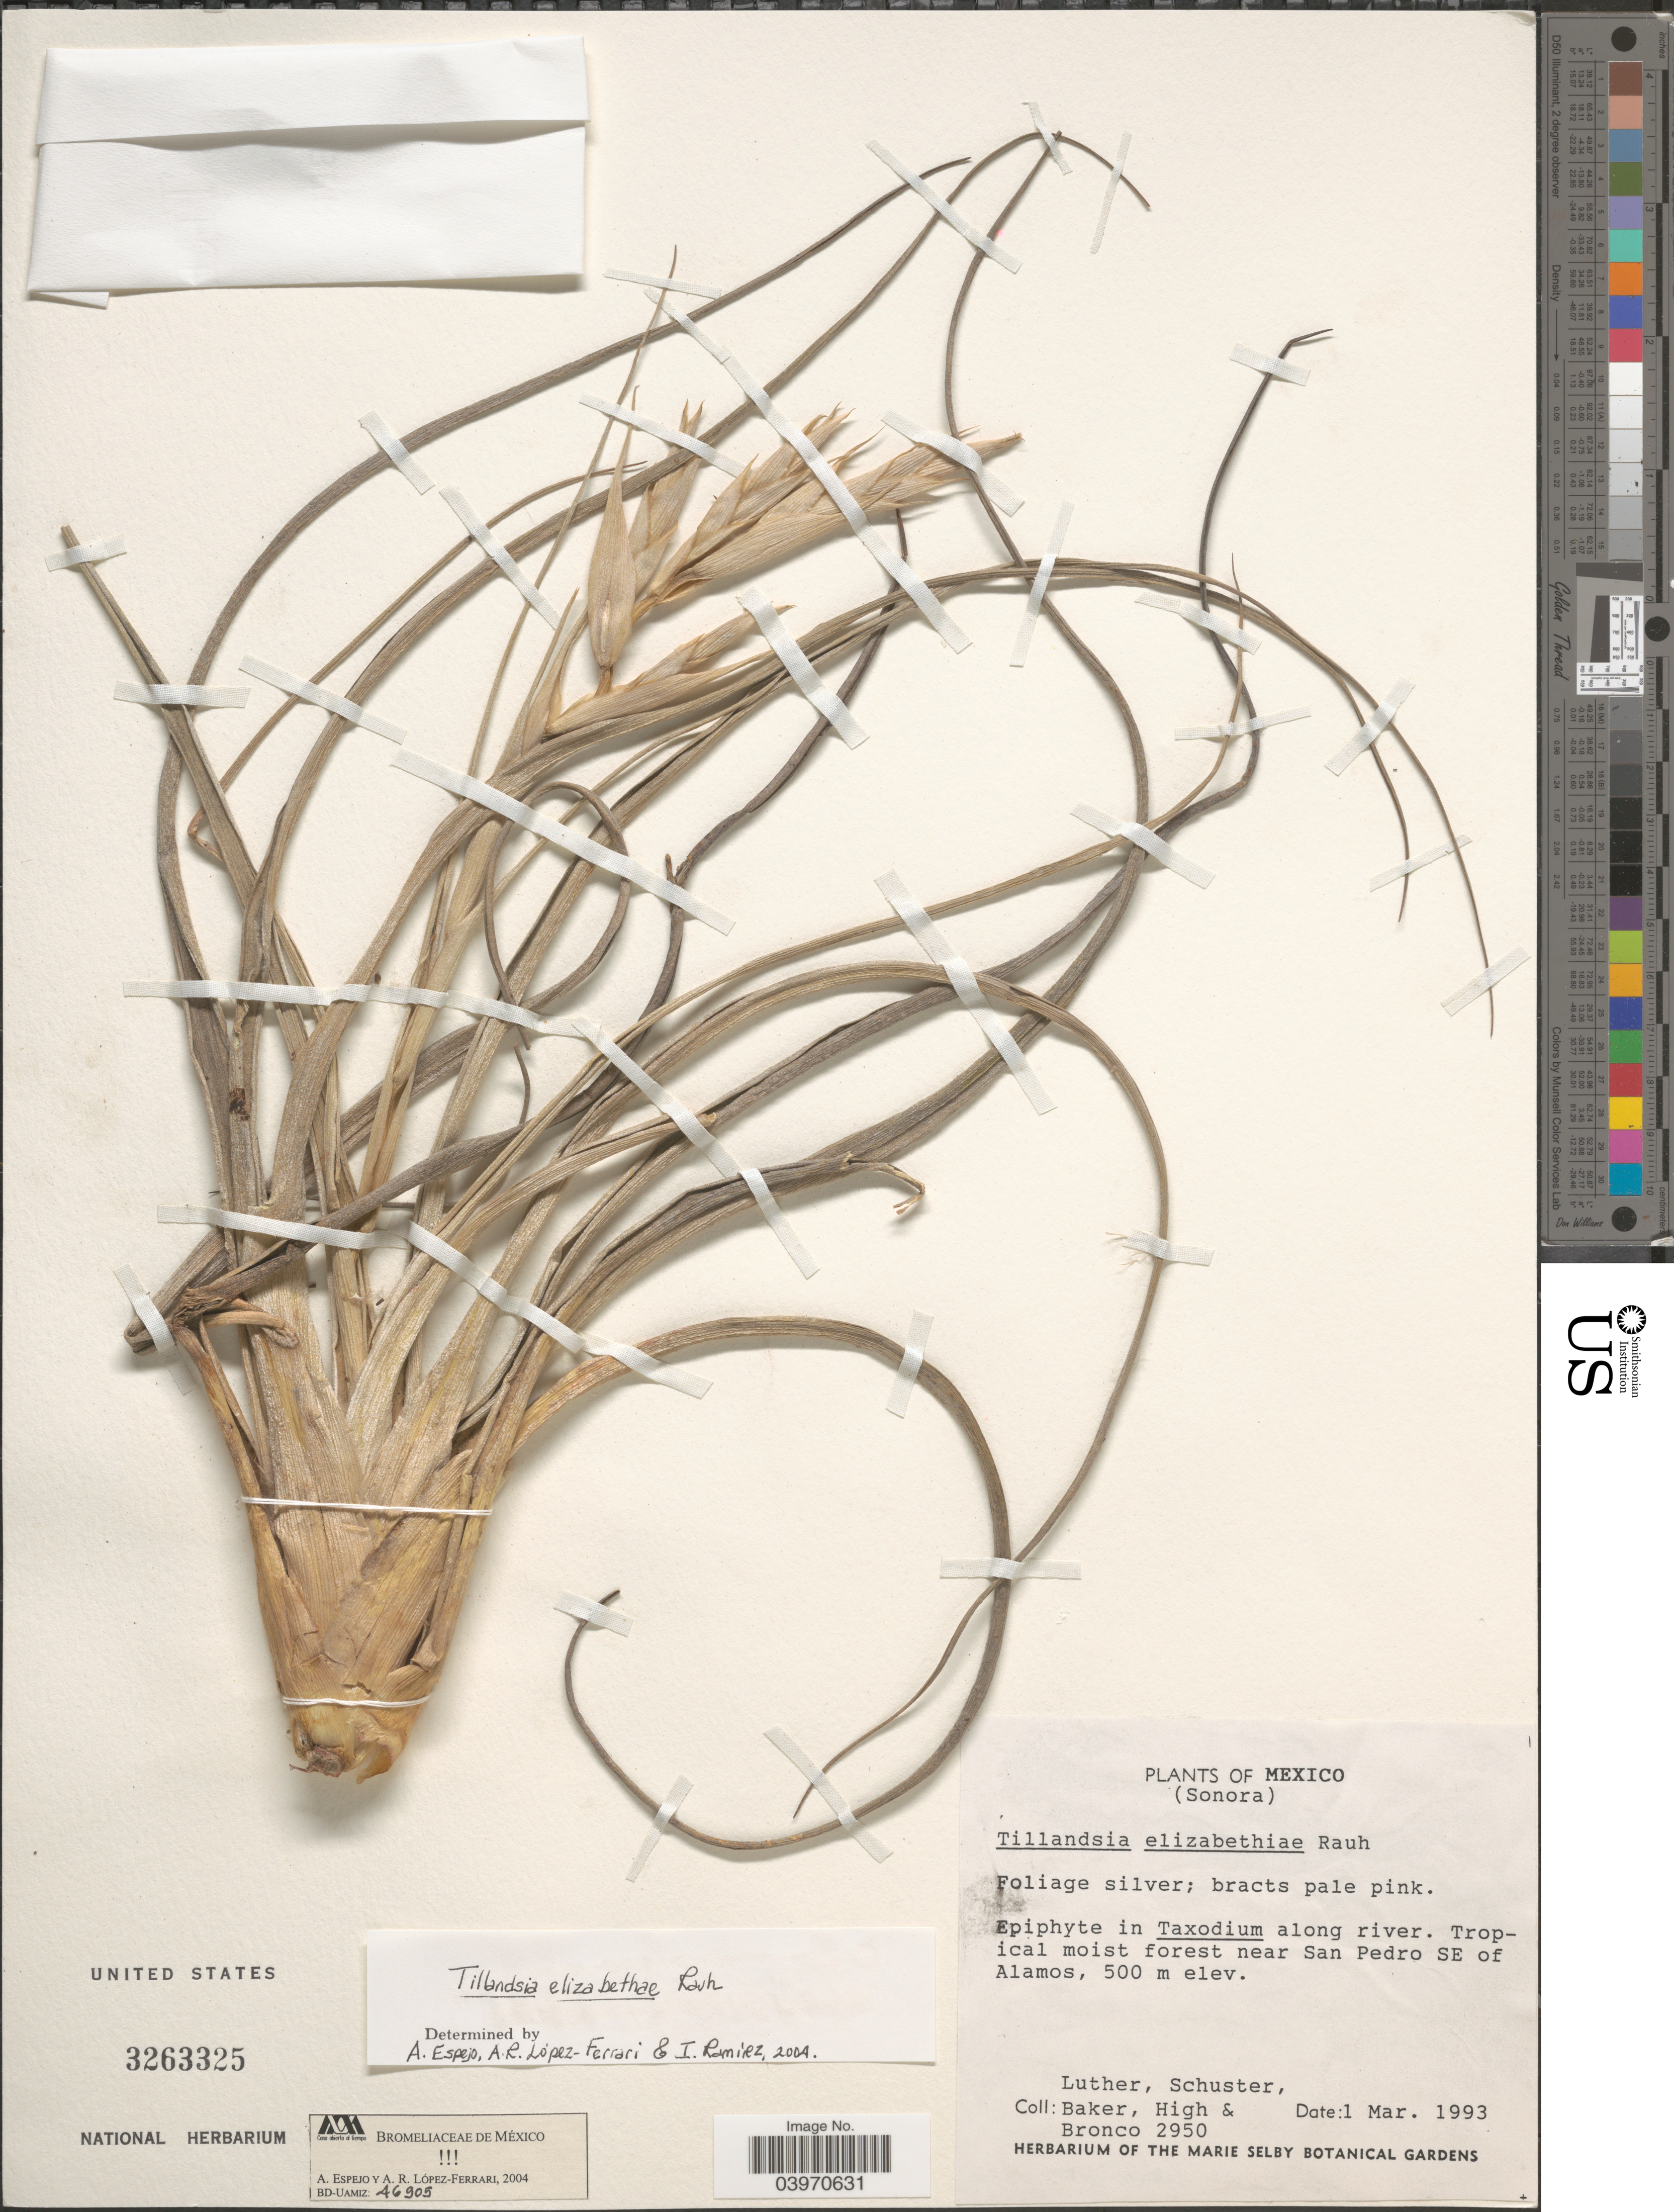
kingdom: Plantae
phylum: Tracheophyta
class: Liliopsida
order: Poales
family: Bromeliaceae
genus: Tillandsia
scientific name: Tillandsia elizabethae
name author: Rauh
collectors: -- Luther, -- Schuster, -- Baker, High & Bronco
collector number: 2950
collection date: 1993-03-01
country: Mexico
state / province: Sonora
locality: Along river. Tropical moist forest near San Pedro SE of Alamos.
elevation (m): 500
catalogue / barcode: US 3263325